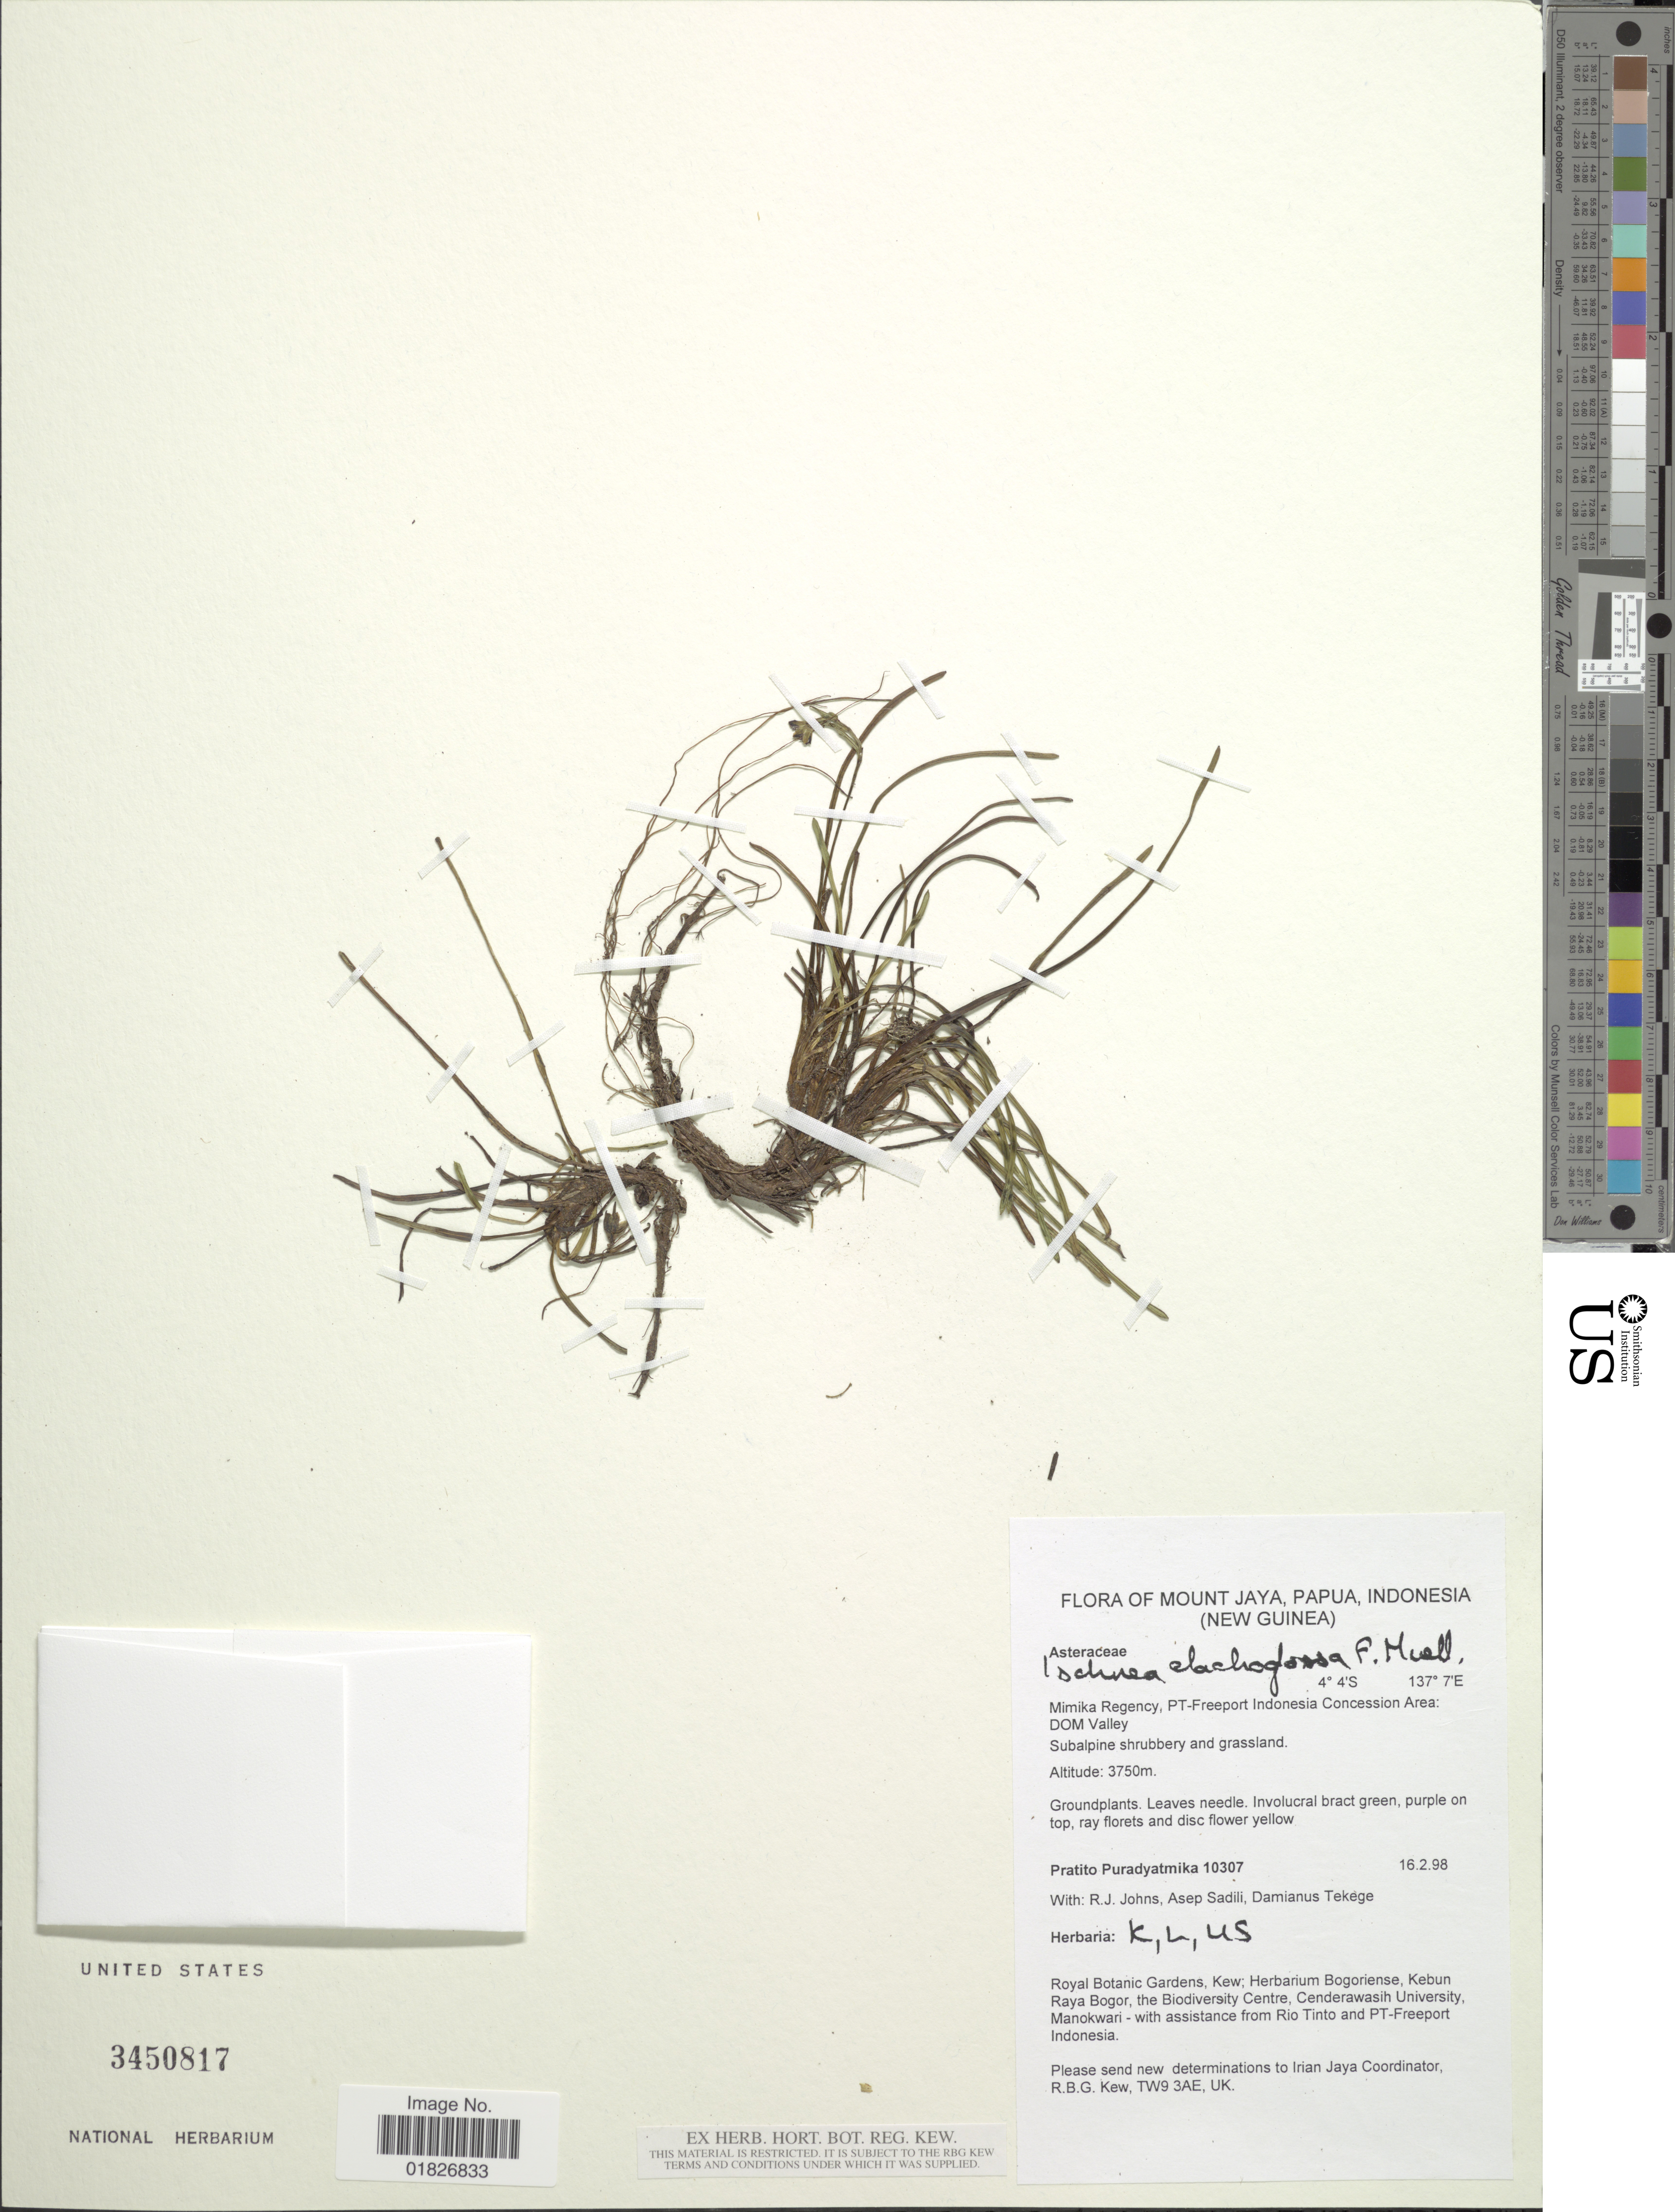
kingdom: Plantae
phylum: Tracheophyta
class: Magnoliopsida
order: Asterales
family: Asteraceae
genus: Ischnea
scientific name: Ischnea elachoglossa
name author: F. Muell.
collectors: P. Puradyatmika, R. Johns, A. Sadili & D. Tekege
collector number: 10307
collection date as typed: Transcribed d/m/y: 16/2/98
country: Indonesia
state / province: Papua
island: New Guinea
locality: Mount Jaya, (New Guinea), Mimika Regency, PT-Freeport Indonesia Concession Area, Dom Valley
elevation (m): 3750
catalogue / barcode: US 3450817